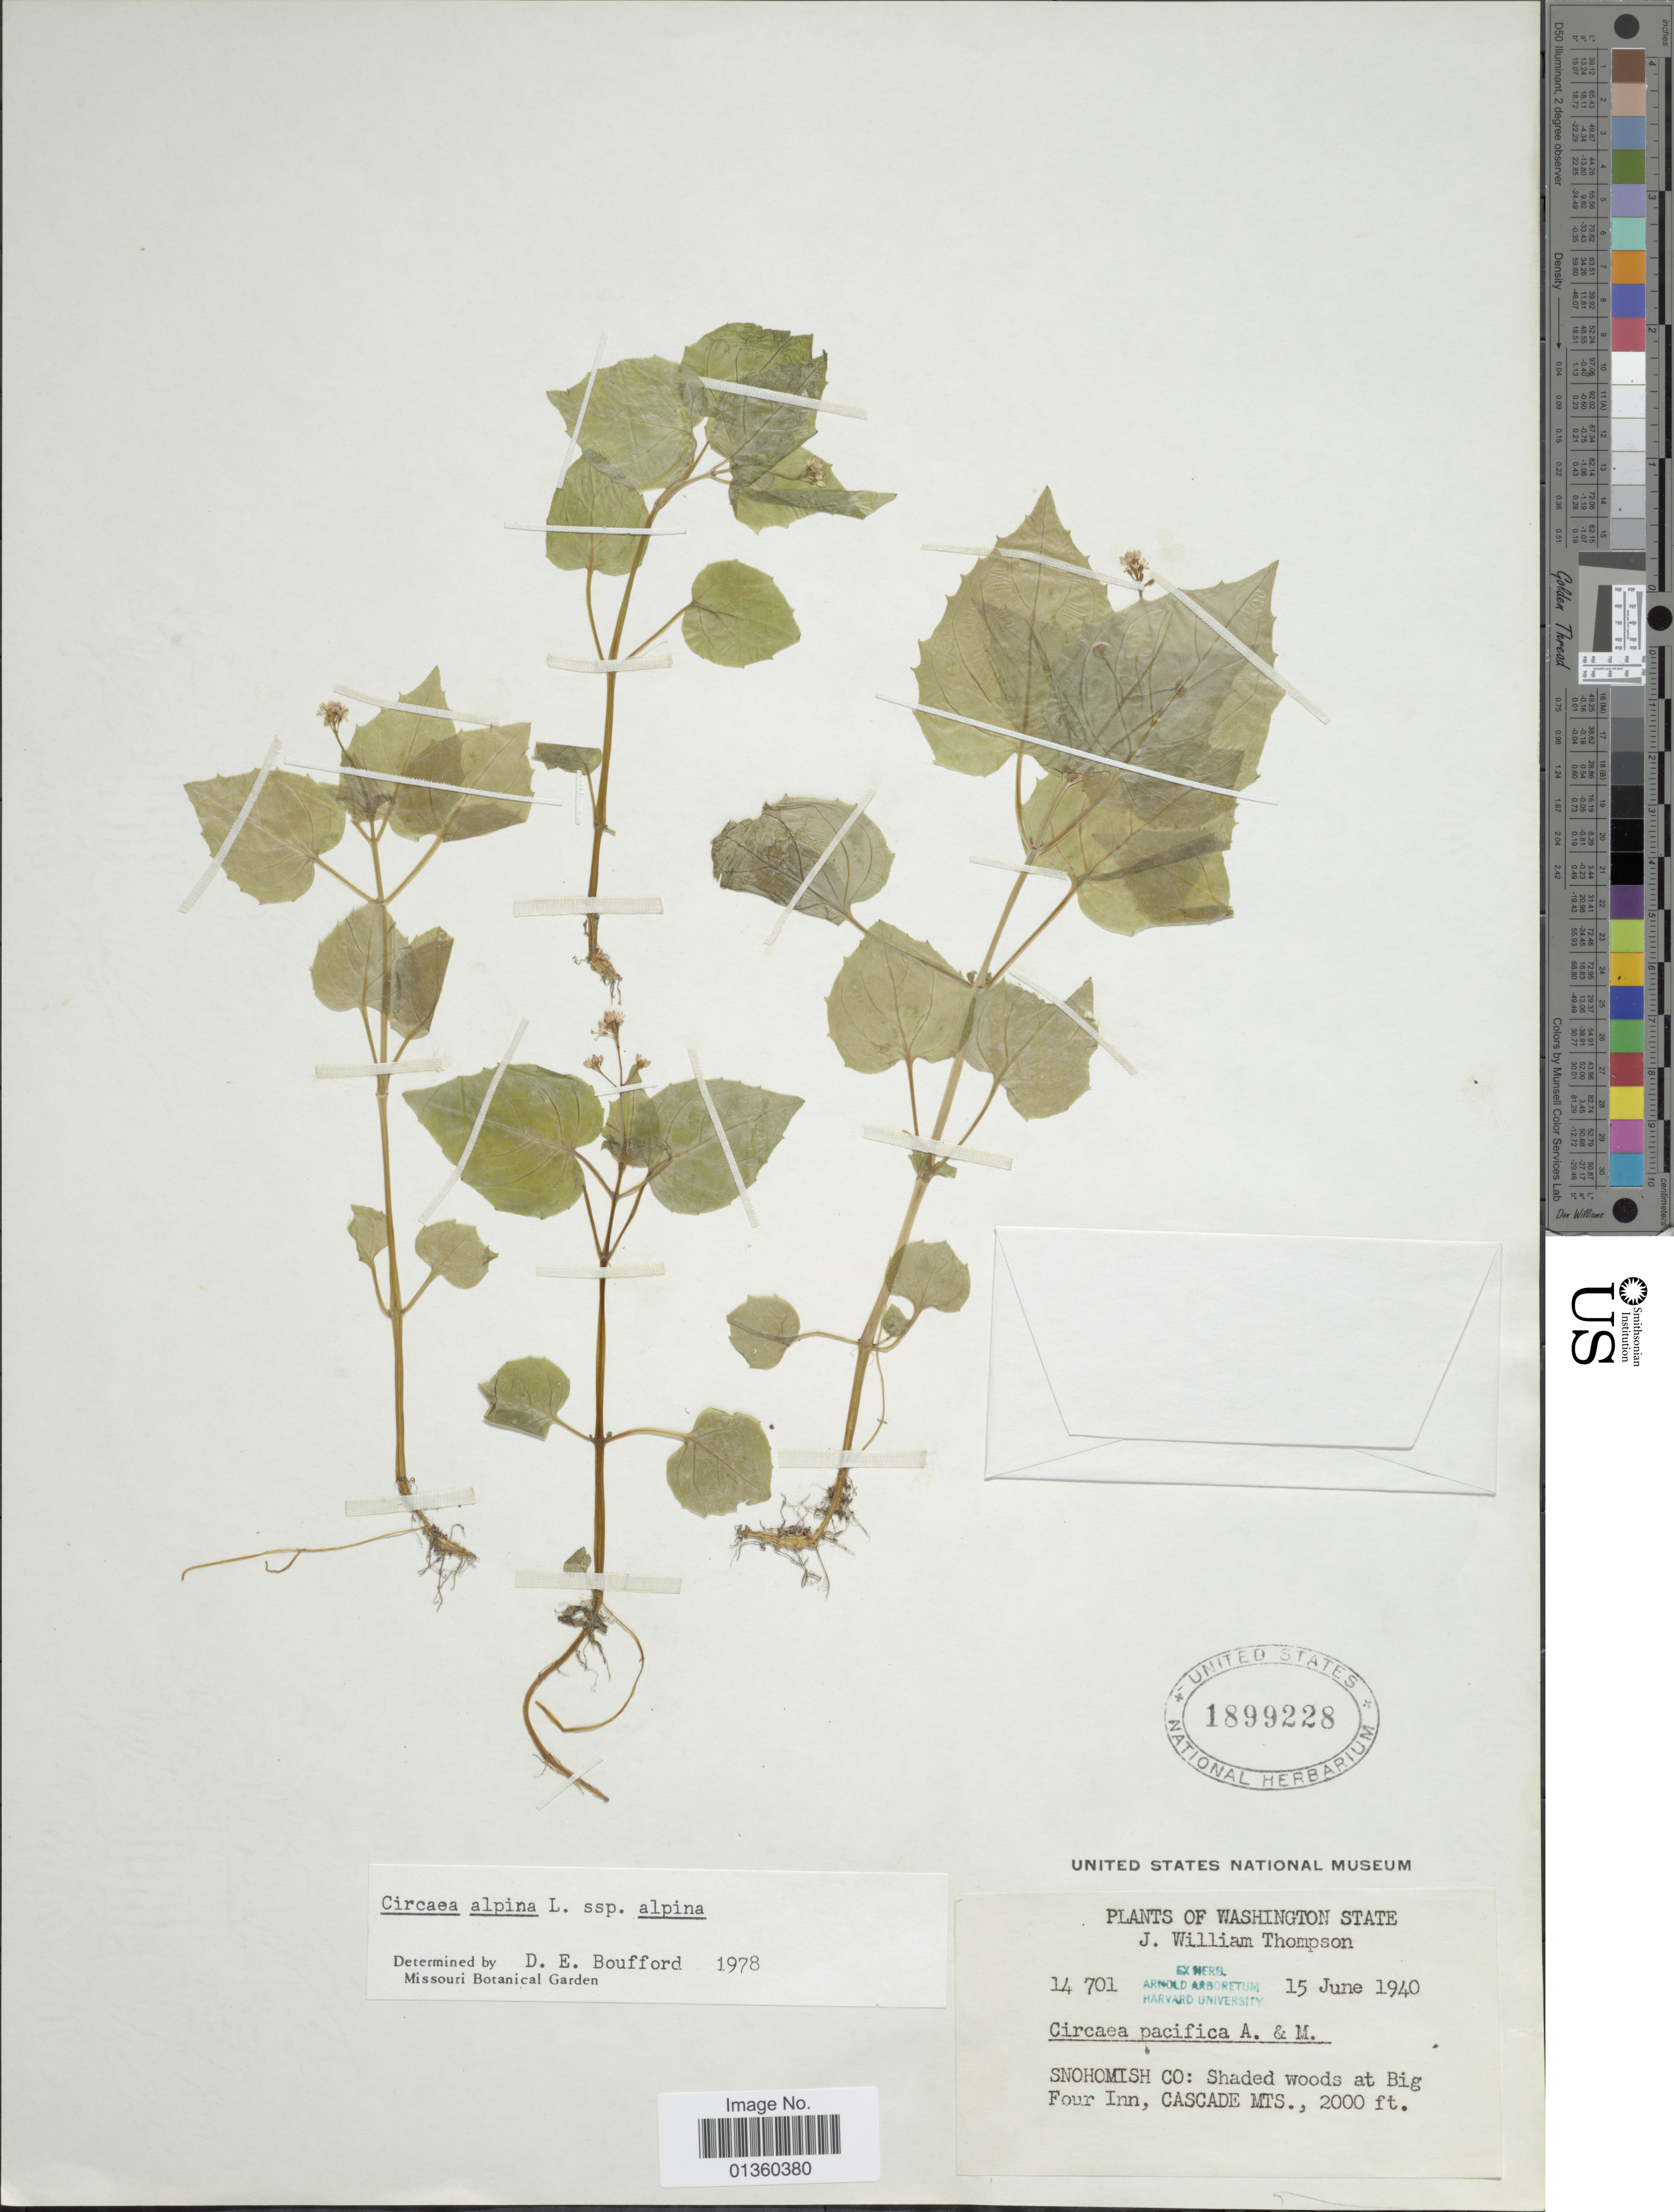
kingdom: Plantae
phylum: Tracheophyta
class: Magnoliopsida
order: Myrtales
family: Onagraceae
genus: Circaea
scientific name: Circaea alpina subsp. alpina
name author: L.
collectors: J. W. Thompson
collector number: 14701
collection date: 1940-06-15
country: United States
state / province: Washington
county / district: Snohomish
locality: Snohomish Co: Shaded woods at Big Four Inn, Cascade Mts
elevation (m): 610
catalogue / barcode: US 1899228